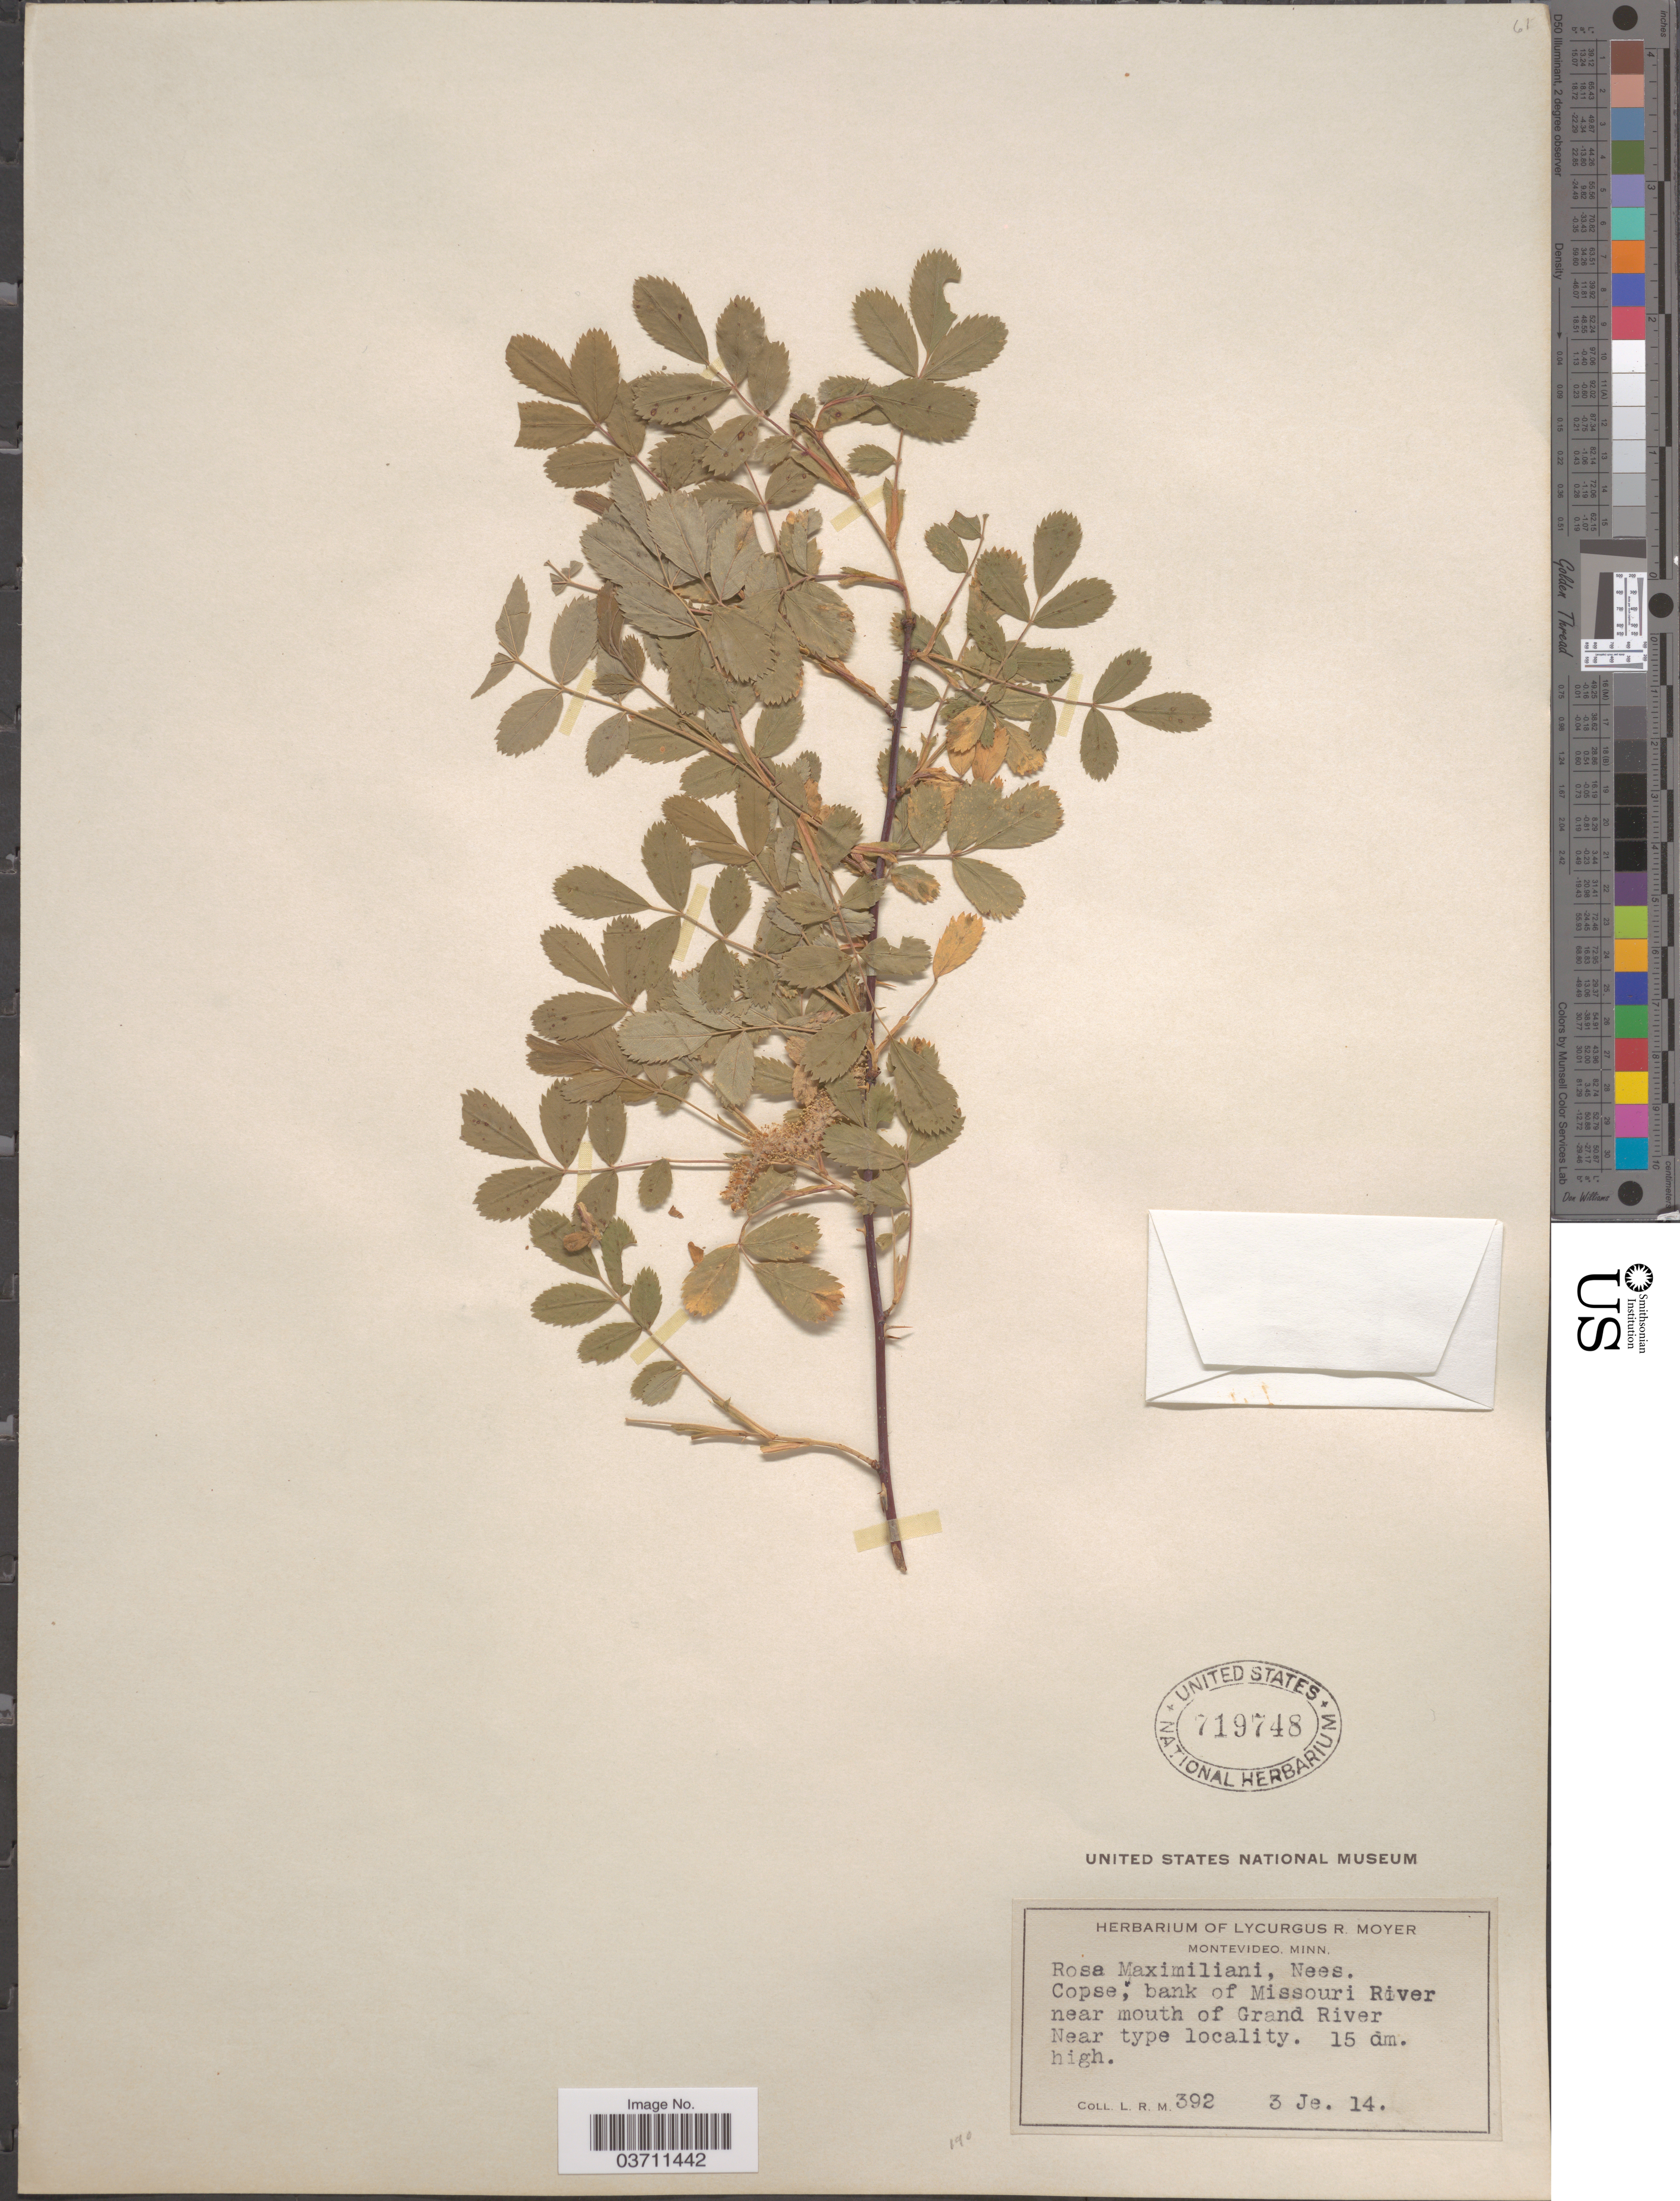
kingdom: Plantae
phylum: Tracheophyta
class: Magnoliopsida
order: Rosales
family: Rosaceae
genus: Rosa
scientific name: Rosa maximiliani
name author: Nees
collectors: L. Moyer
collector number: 392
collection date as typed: Transcribed d/m/y: 3/6/14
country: United States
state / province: Missouri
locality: Copse; bank of Missouri River near mouth of Grand River.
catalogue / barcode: US 719748